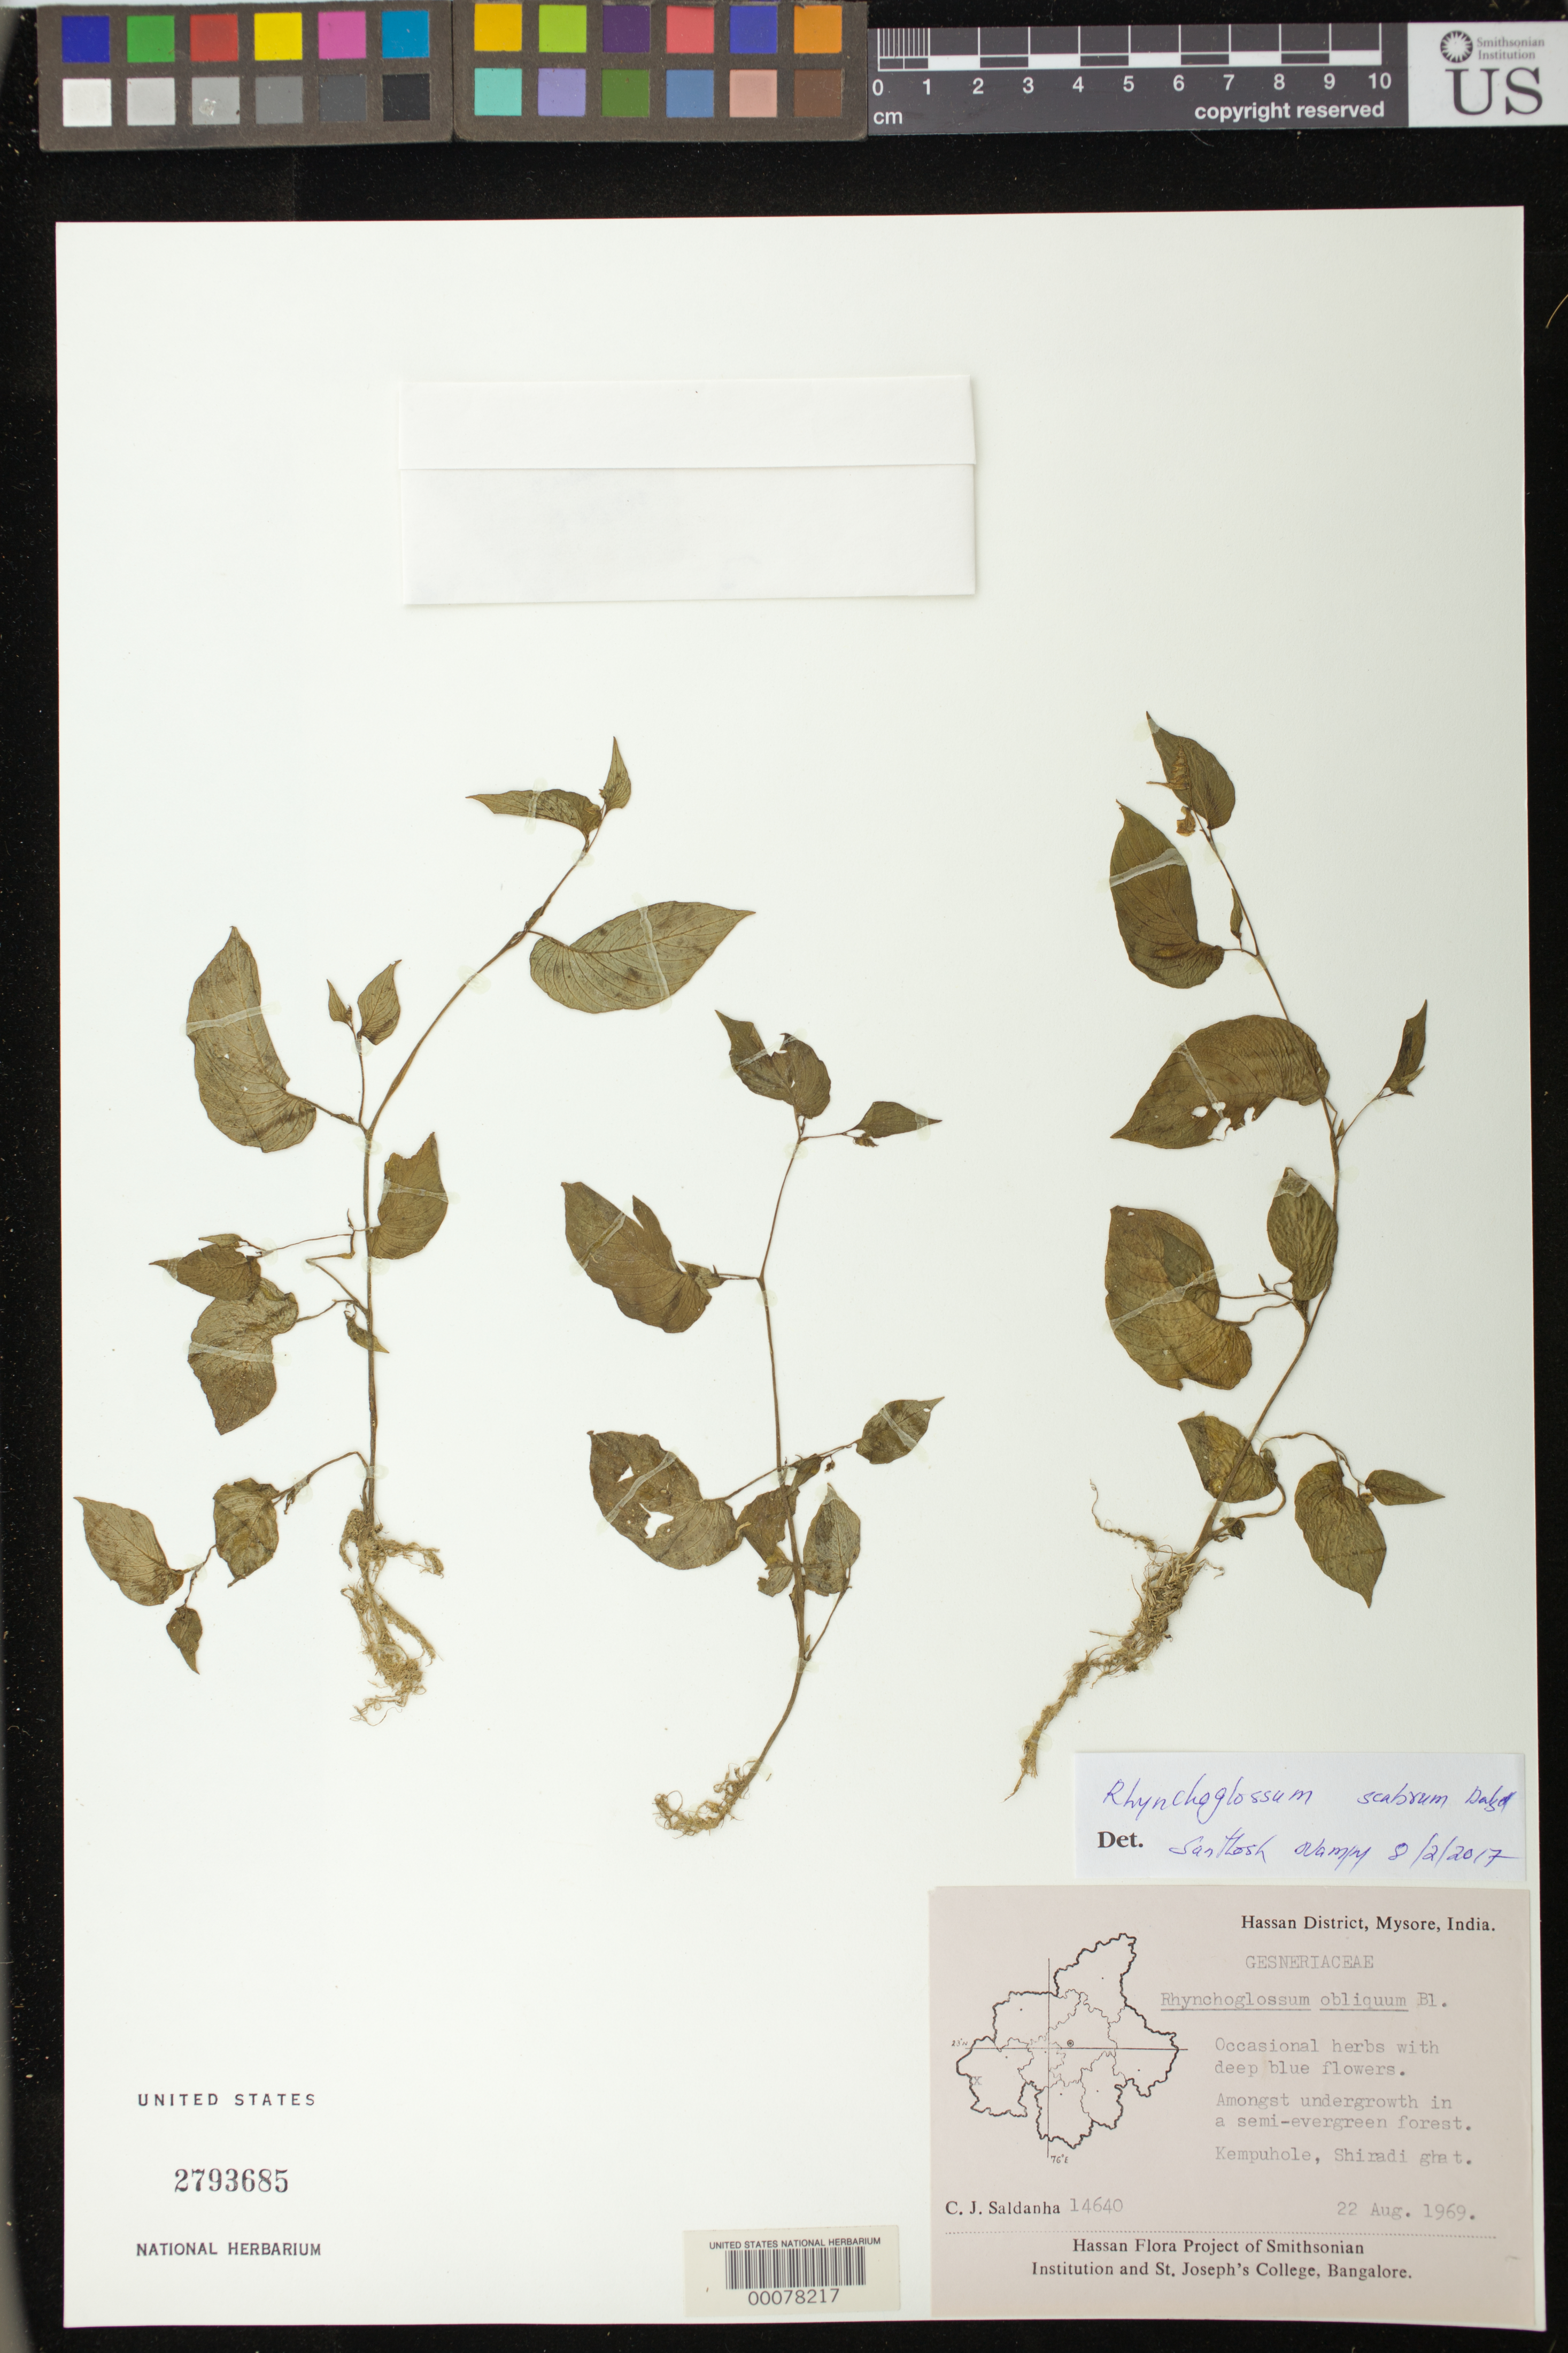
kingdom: Plantae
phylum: Tracheophyta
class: Magnoliopsida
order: Lamiales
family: Gesneriaceae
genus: Rhynchoglossum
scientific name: Rhynchoglossum scabrum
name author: Dalzell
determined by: Nampy, Santhosh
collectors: C. J. Saldanha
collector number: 14640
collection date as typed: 22 Aug 1969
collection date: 1969-08-22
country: India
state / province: Karnataka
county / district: Mysore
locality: Hassan (dist.), Kempuhole, shiradi ghat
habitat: Amongst undergrowth in a semi-evergreen forest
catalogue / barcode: US 2793685